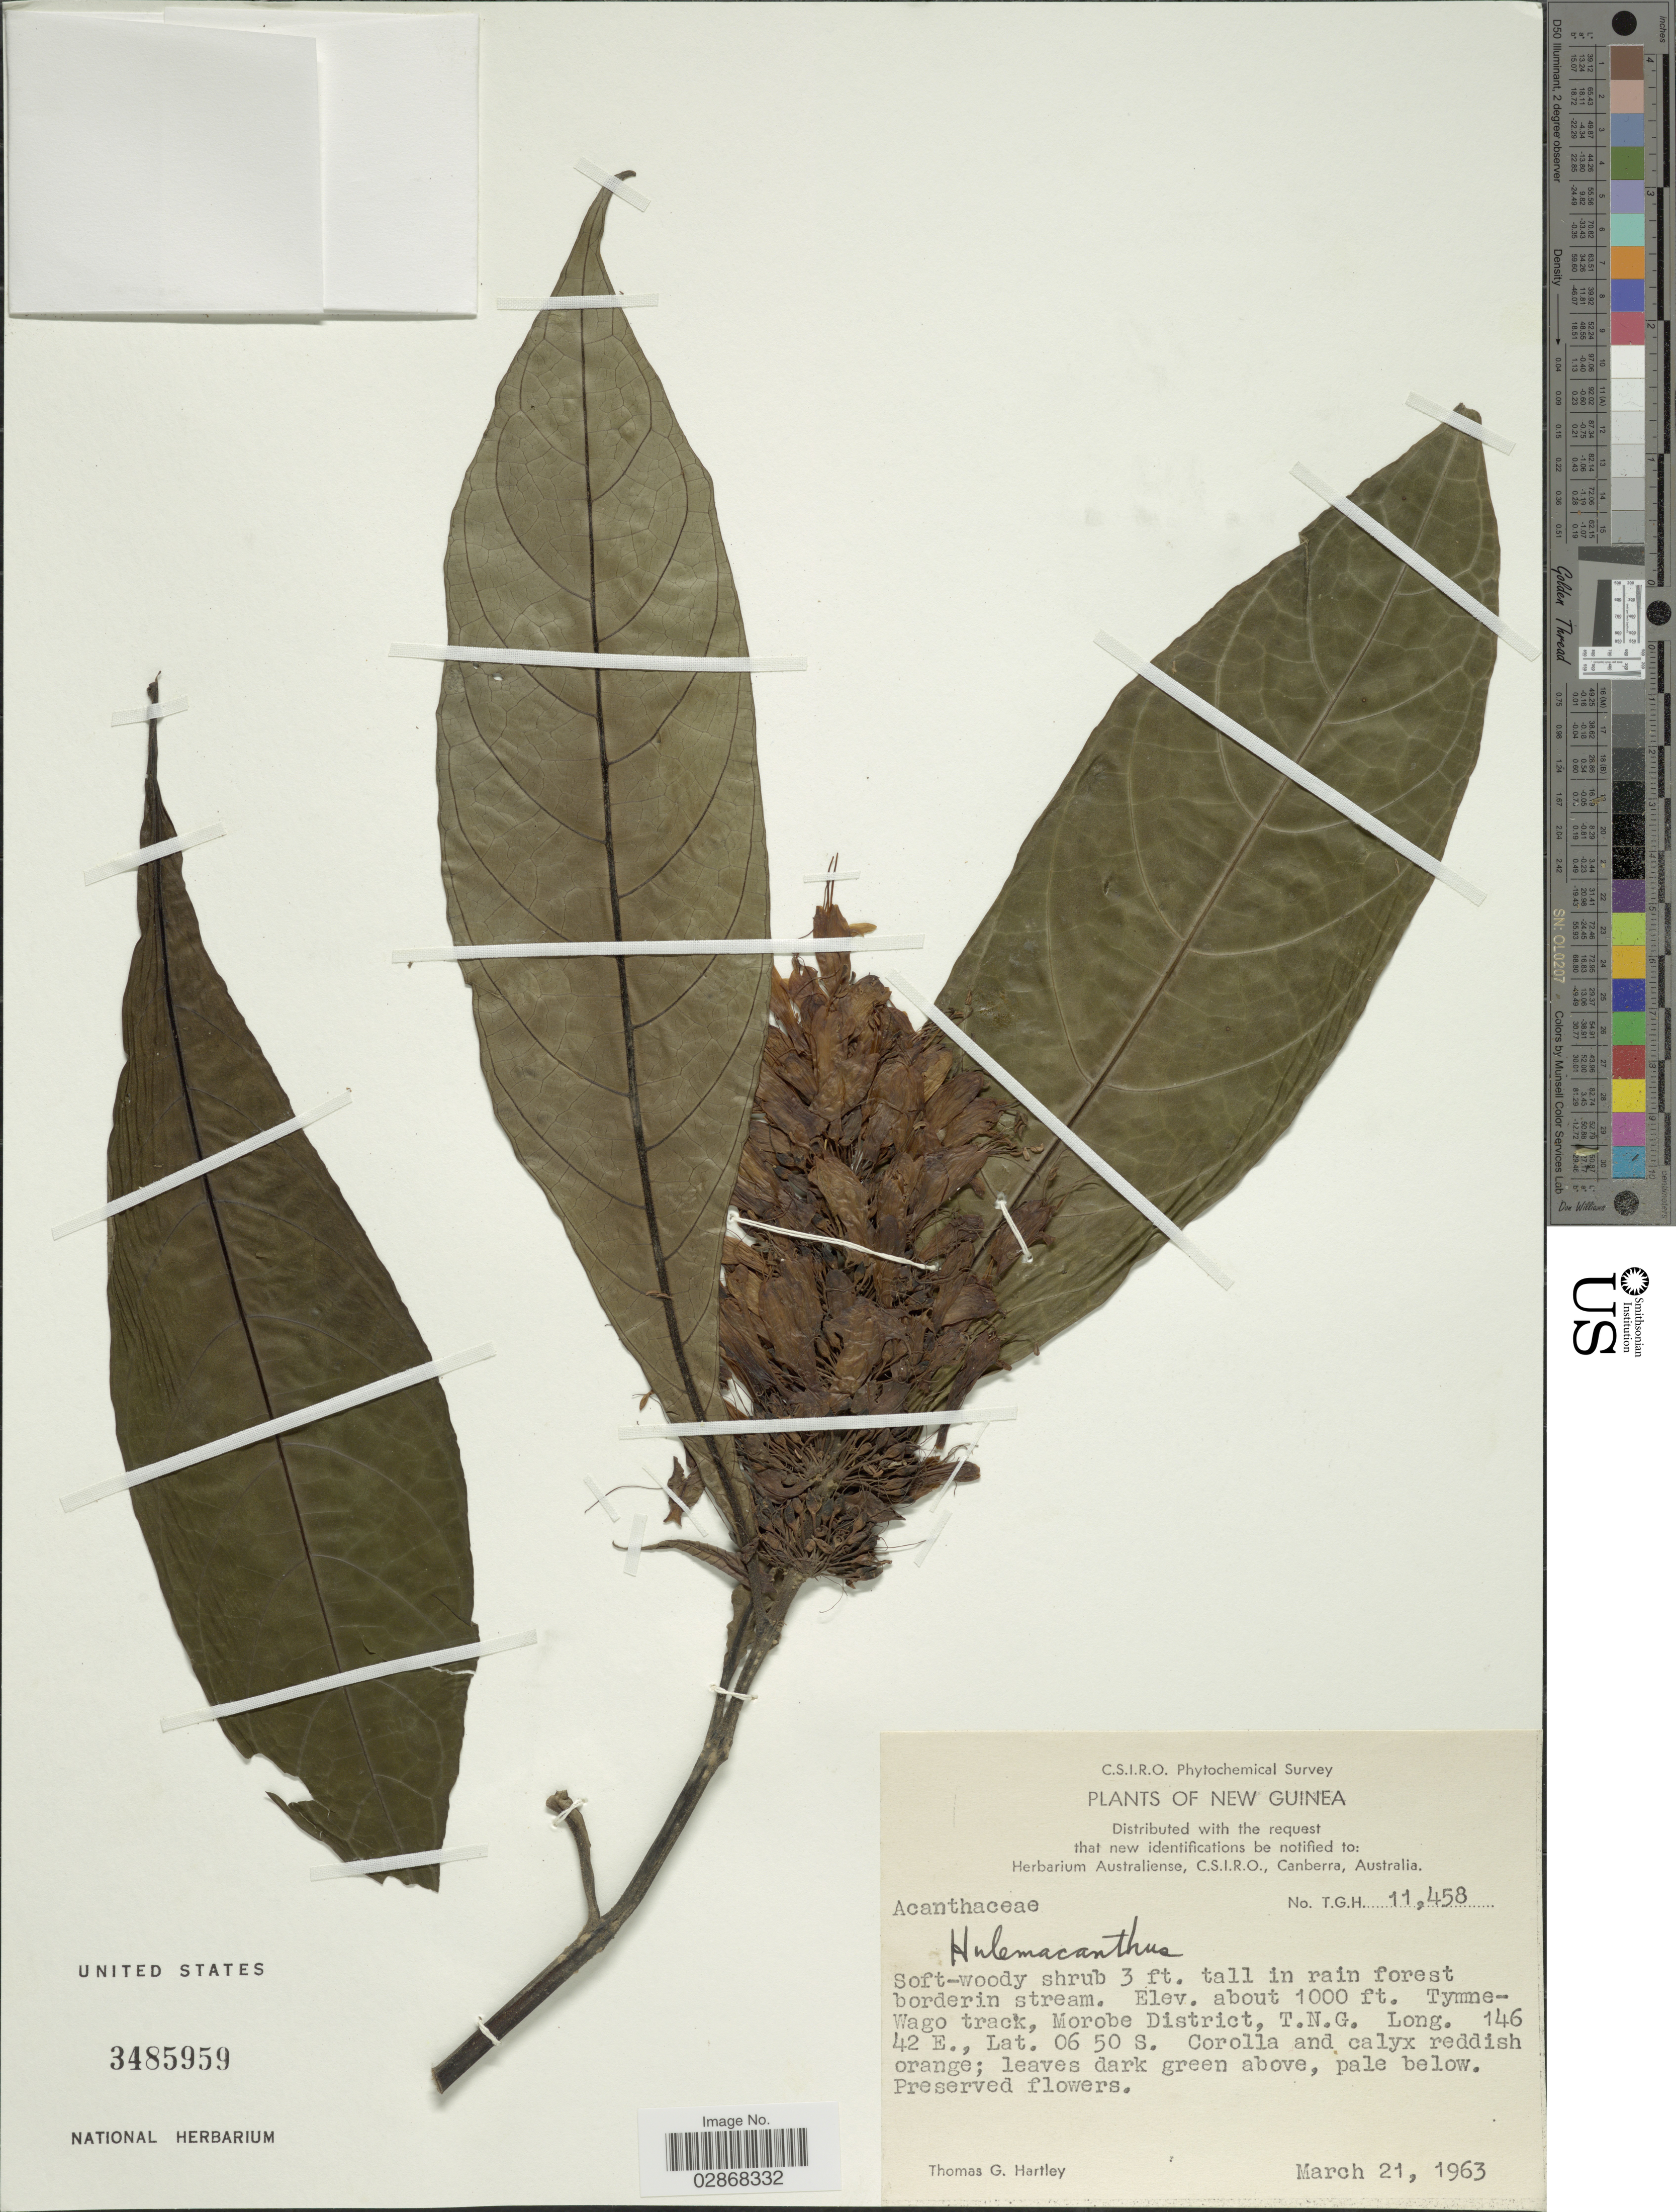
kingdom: Plantae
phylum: Tracheophyta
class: Magnoliopsida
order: Lamiales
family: Acanthaceae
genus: Hulemacanthus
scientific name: Hulemacanthus sp.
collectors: T. G. Hartley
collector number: TGH11458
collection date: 1963-03-21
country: Papua New Guinea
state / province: Morobe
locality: New Guinea, Tymne-Wago track, Morobe District, T.N.G.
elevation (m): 305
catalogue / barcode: US 3485959